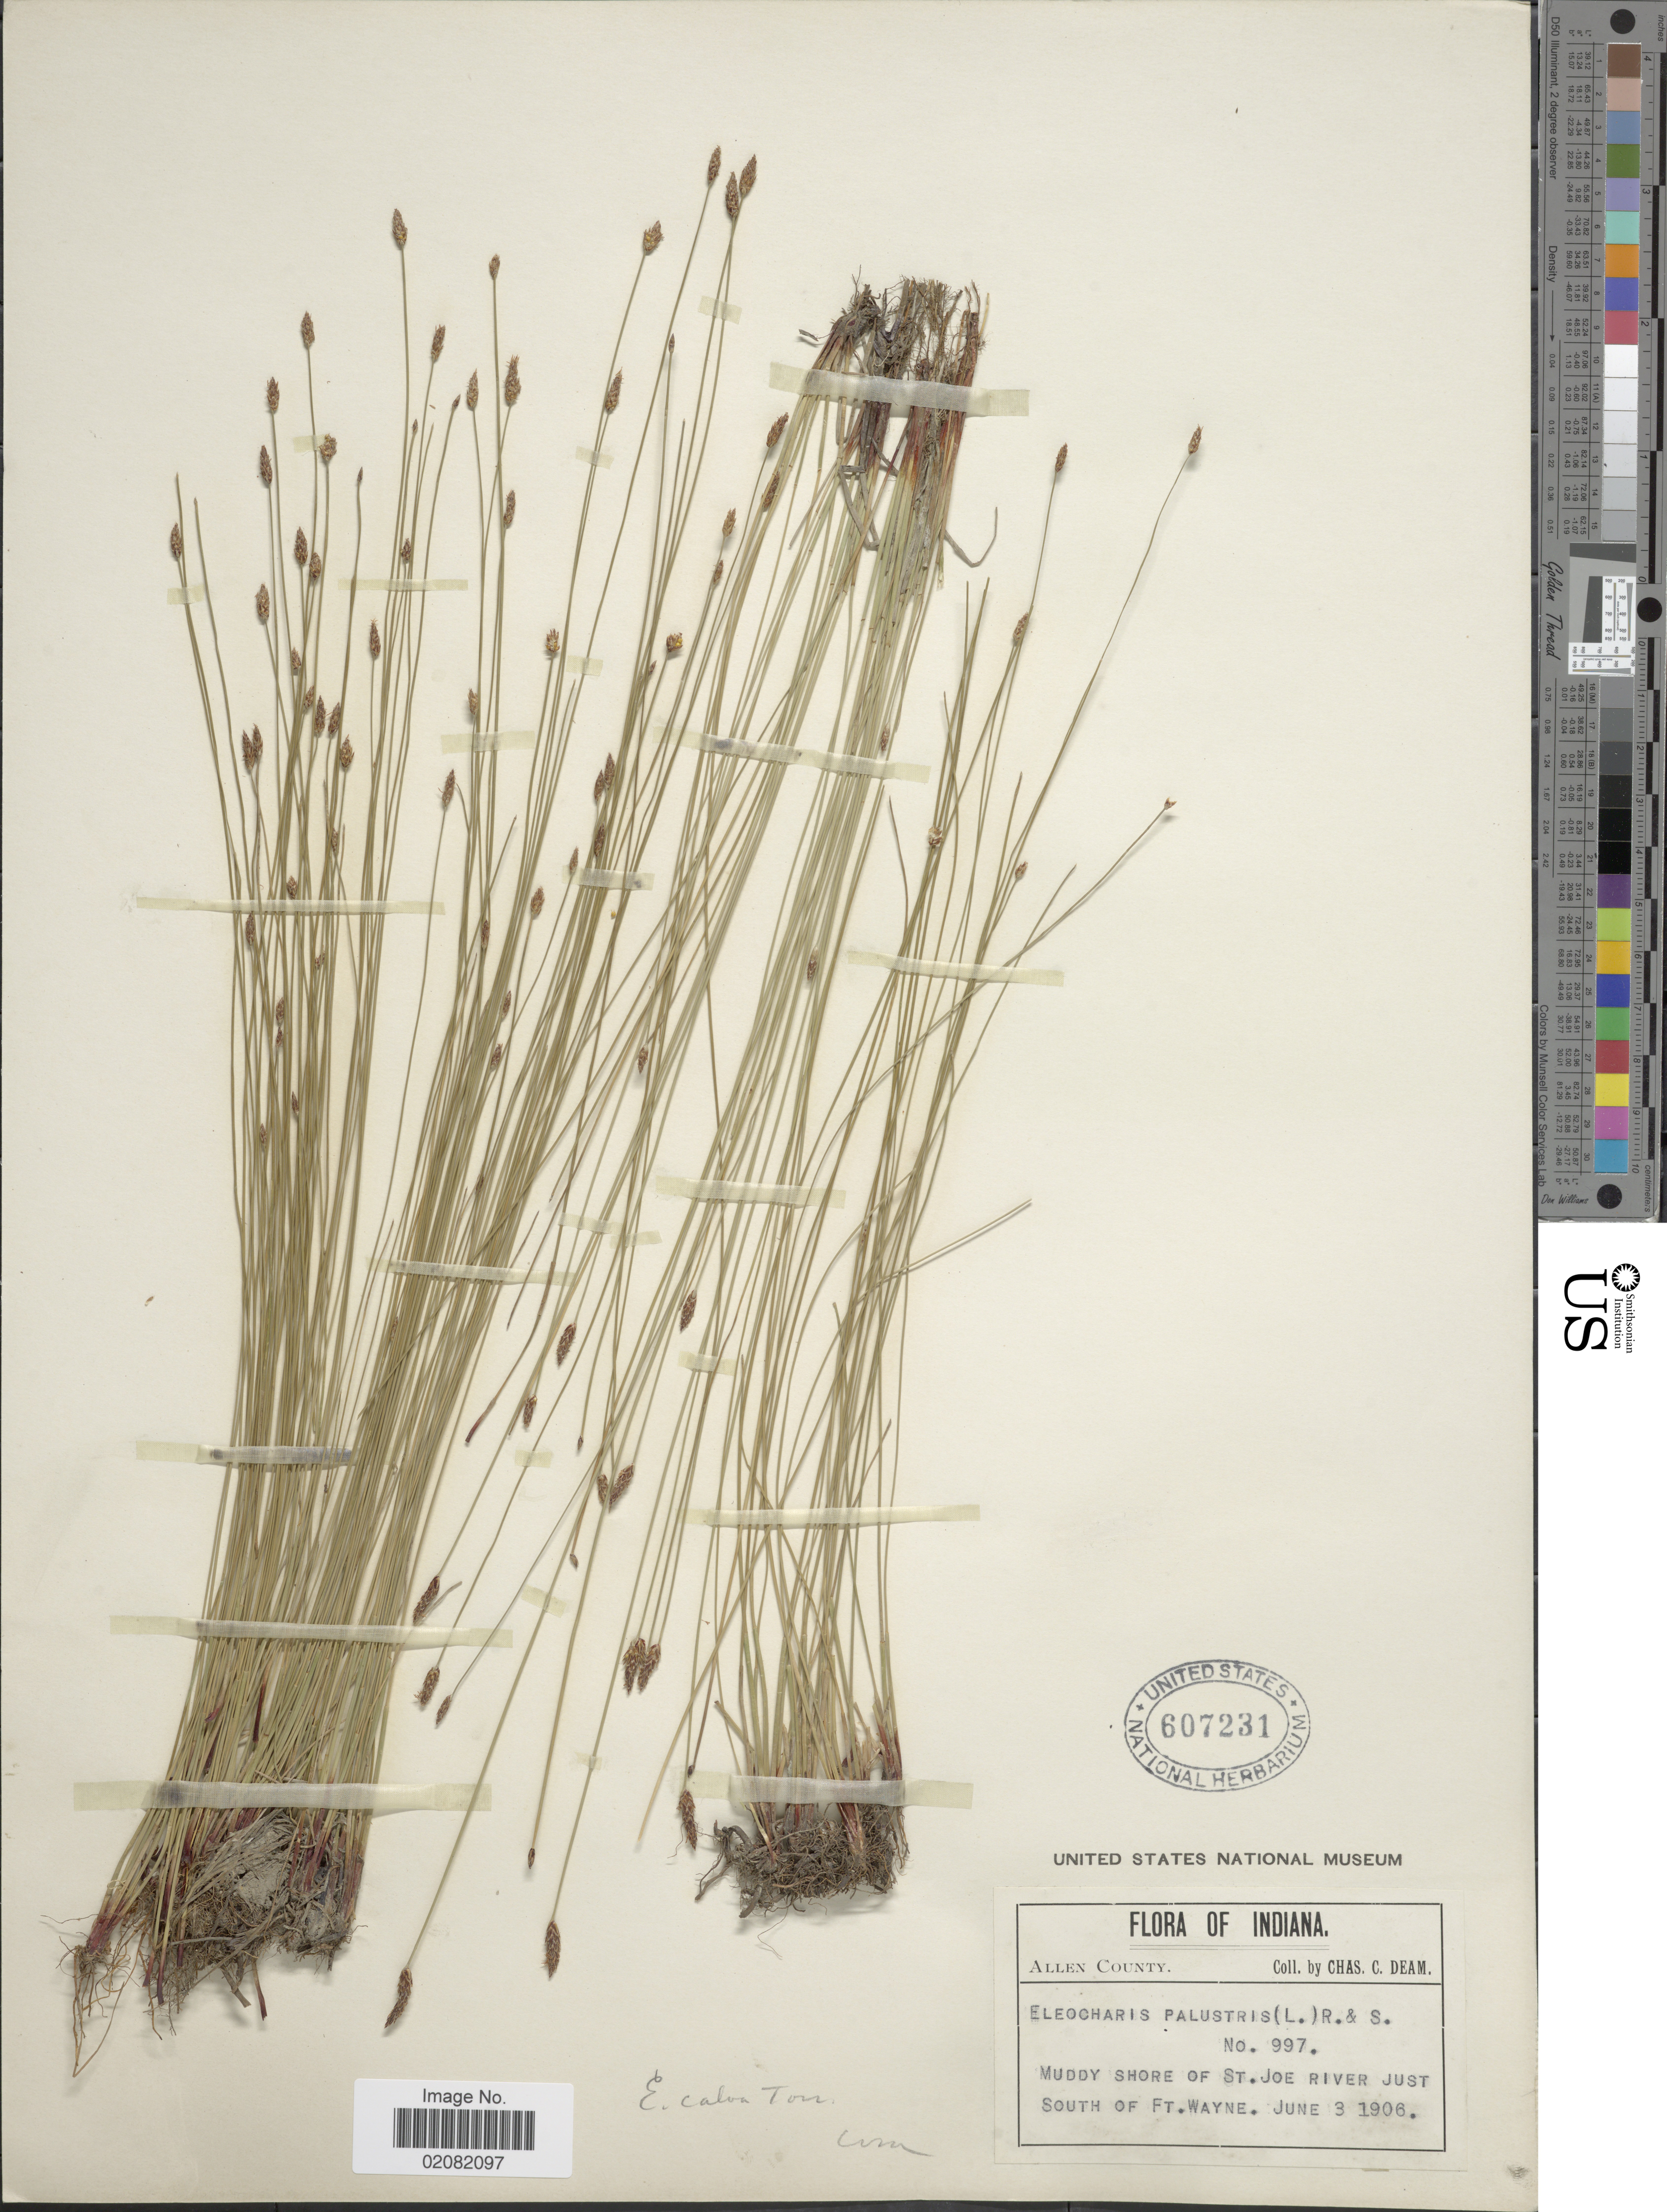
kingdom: Plantae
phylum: Tracheophyta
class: Liliopsida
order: Poales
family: Cyperaceae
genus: Eleocharis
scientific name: Eleocharis erythropoda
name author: Steud.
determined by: Rothrock, P. E.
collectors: C. Deam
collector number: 997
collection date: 1906-06-03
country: United States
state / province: Indiana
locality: Muddy shore of St Joe River just South of Ft Wayne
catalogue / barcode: US 607231